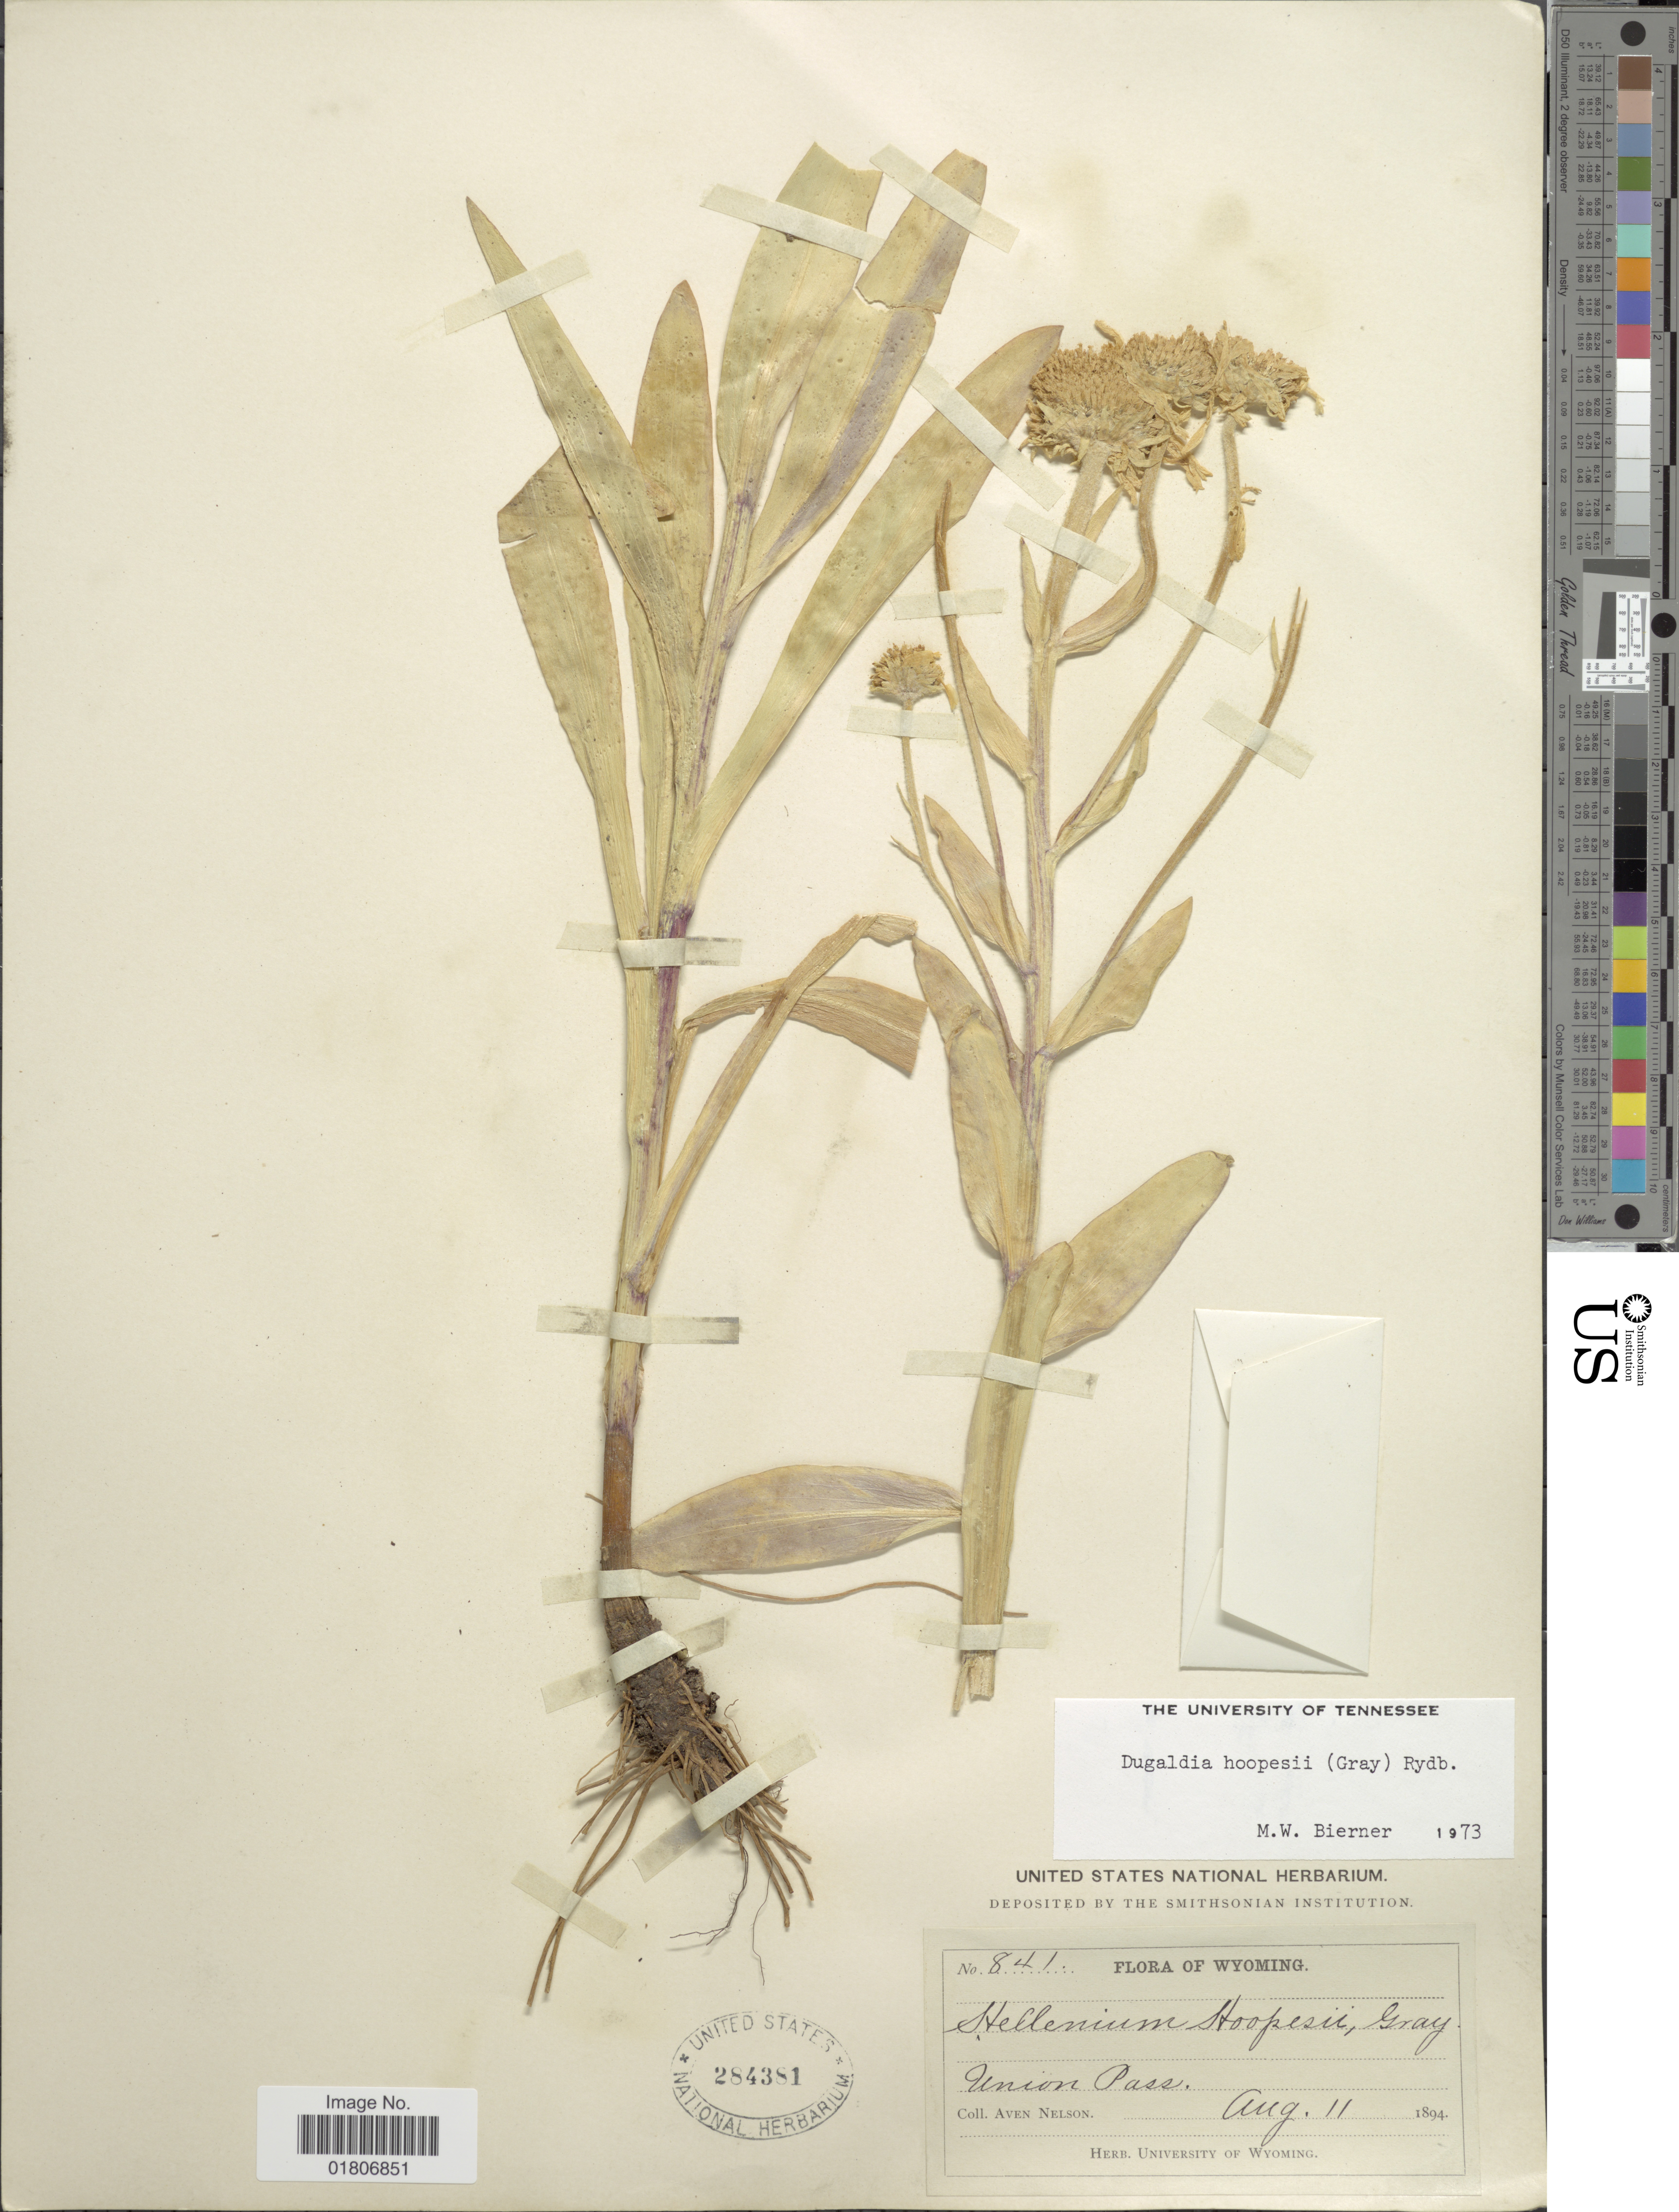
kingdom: Plantae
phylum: Tracheophyta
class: Magnoliopsida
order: Asterales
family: Asteraceae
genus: Dugaldia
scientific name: Dugaldia hoopesii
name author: (A. Gray) Rydb.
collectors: A. Nelson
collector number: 841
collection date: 1894-08-11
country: United States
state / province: Wyoming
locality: Union Pass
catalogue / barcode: US 284381